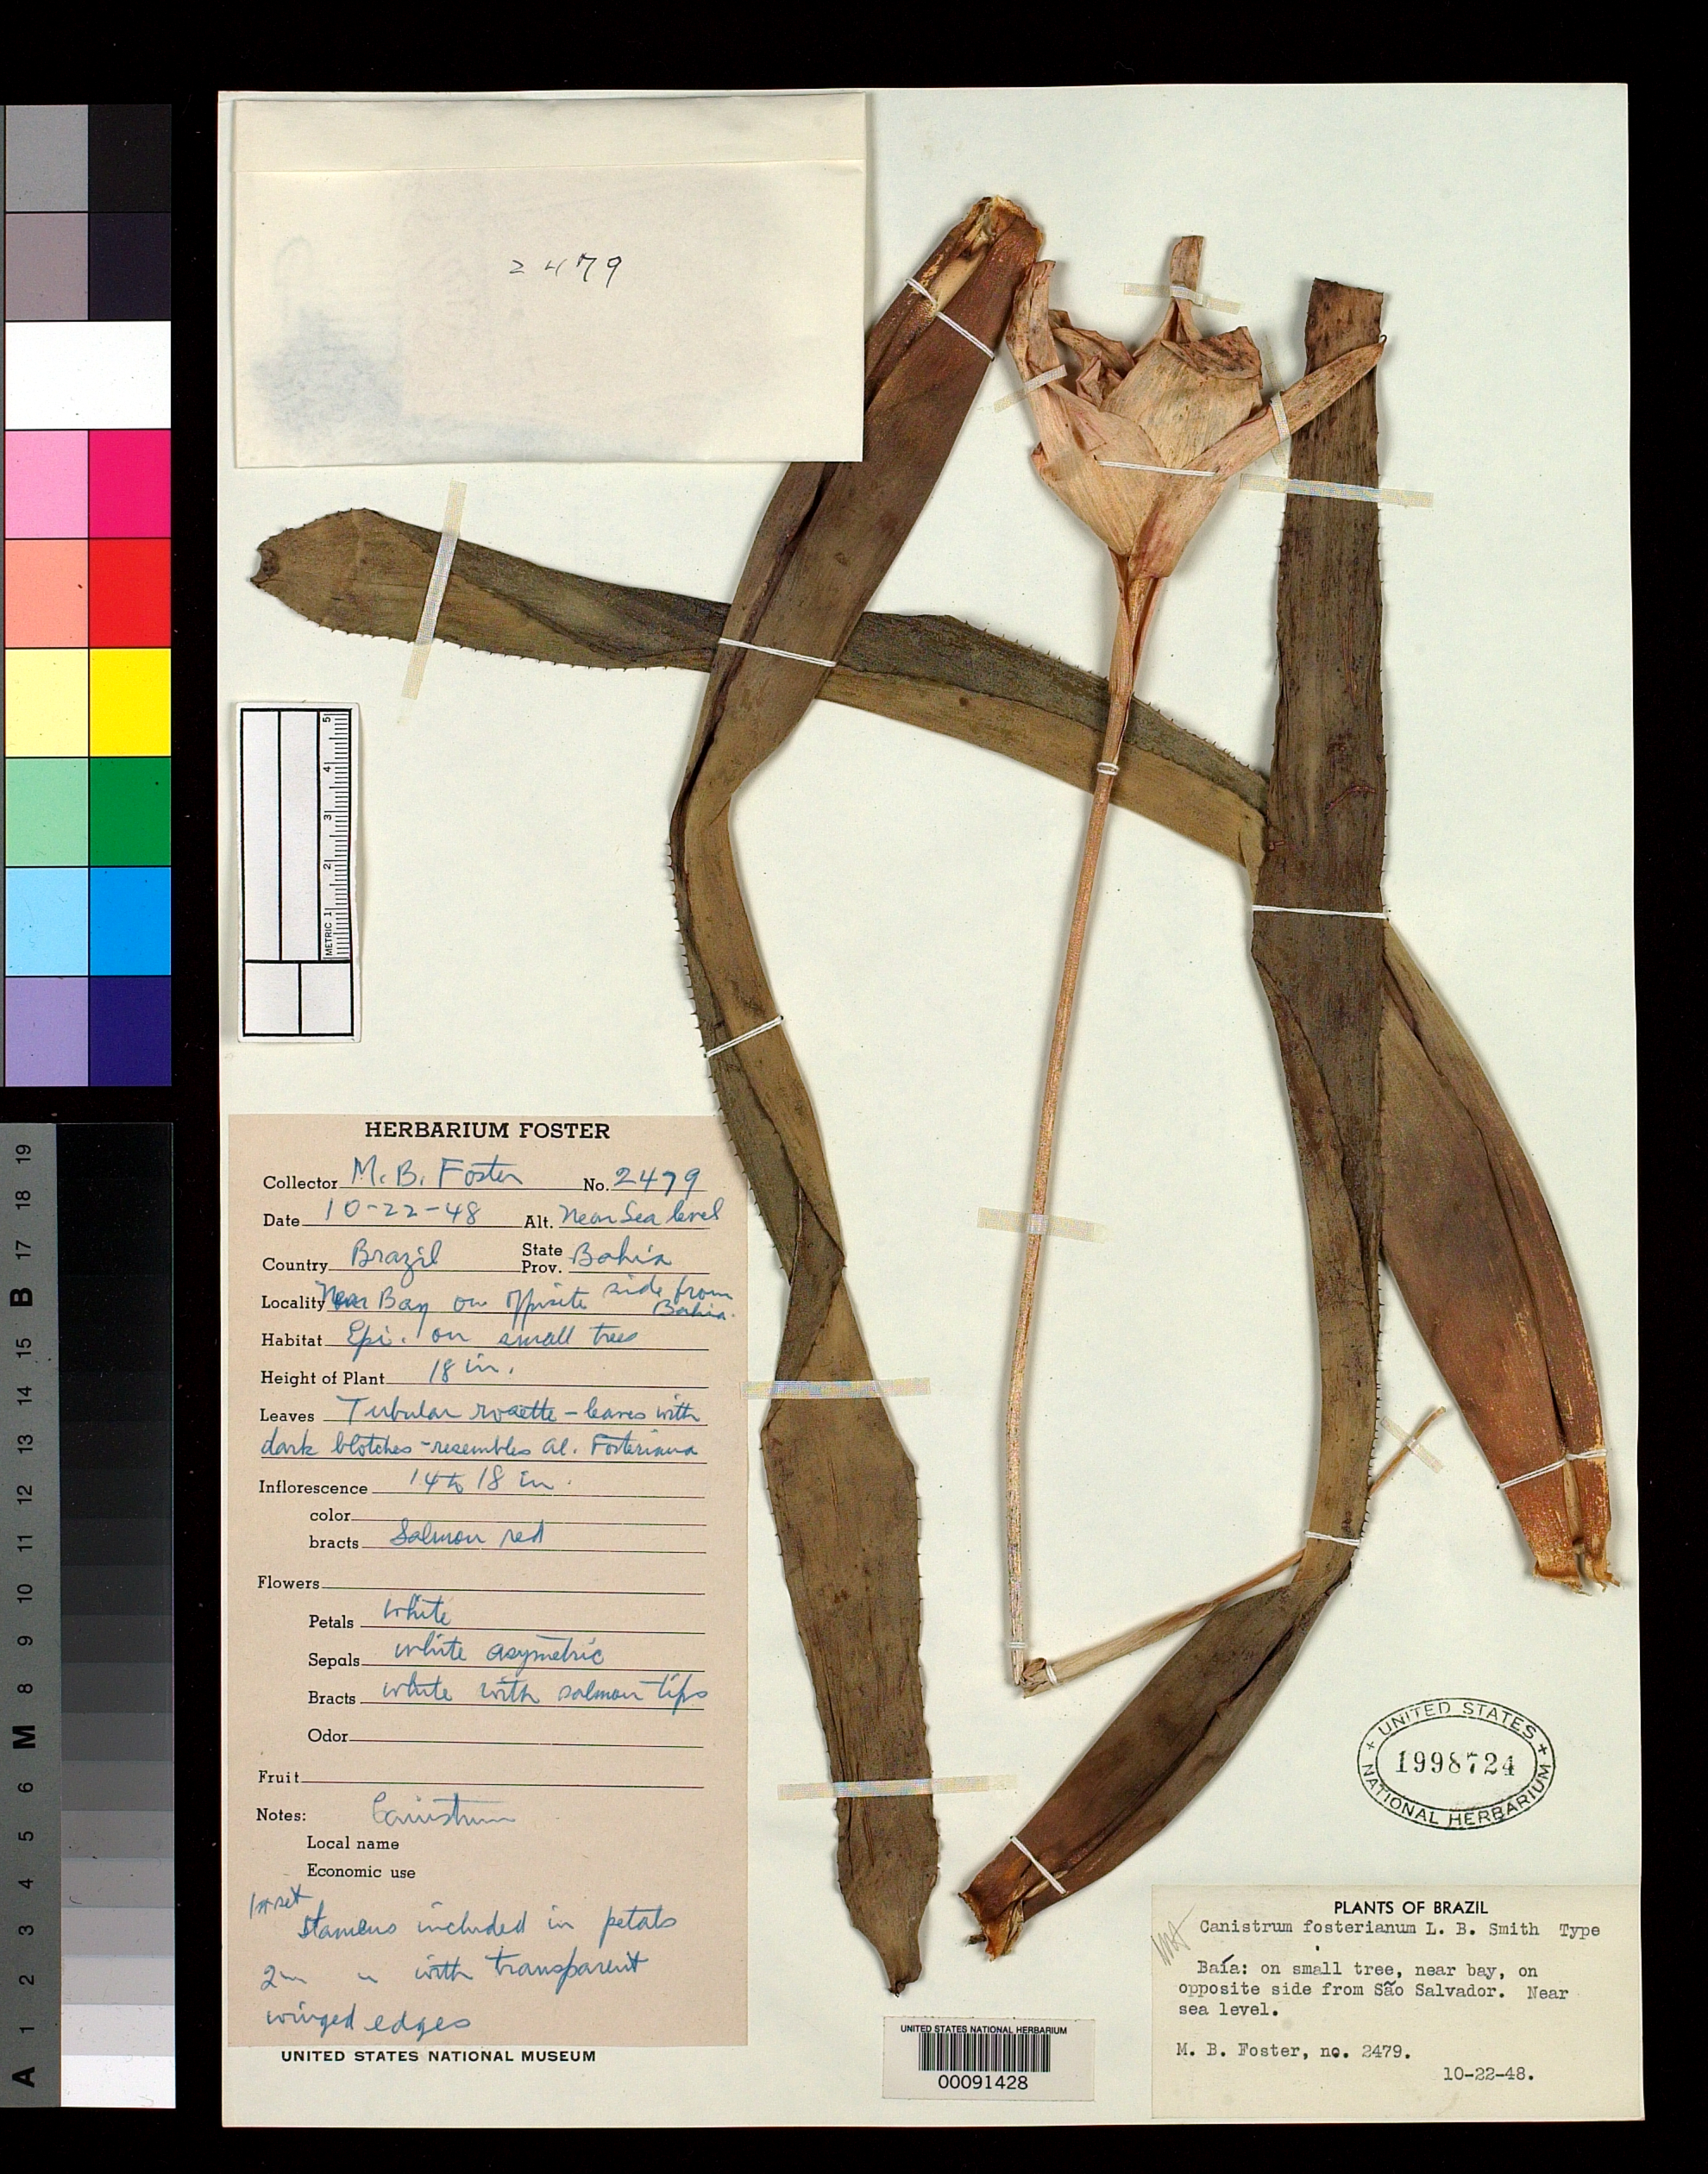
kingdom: Plantae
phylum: Tracheophyta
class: Liliopsida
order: Poales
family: Bromeliaceae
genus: Canistrum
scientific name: Canistrum fosterianum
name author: L.B. Sm.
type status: Holotype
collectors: M. B. Foster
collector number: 2479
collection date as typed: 22 Oct 1948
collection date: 1948-10-22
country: Brazil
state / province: Bahia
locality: Near bay, opposite side of Sao Salvador.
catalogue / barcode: US 1998724